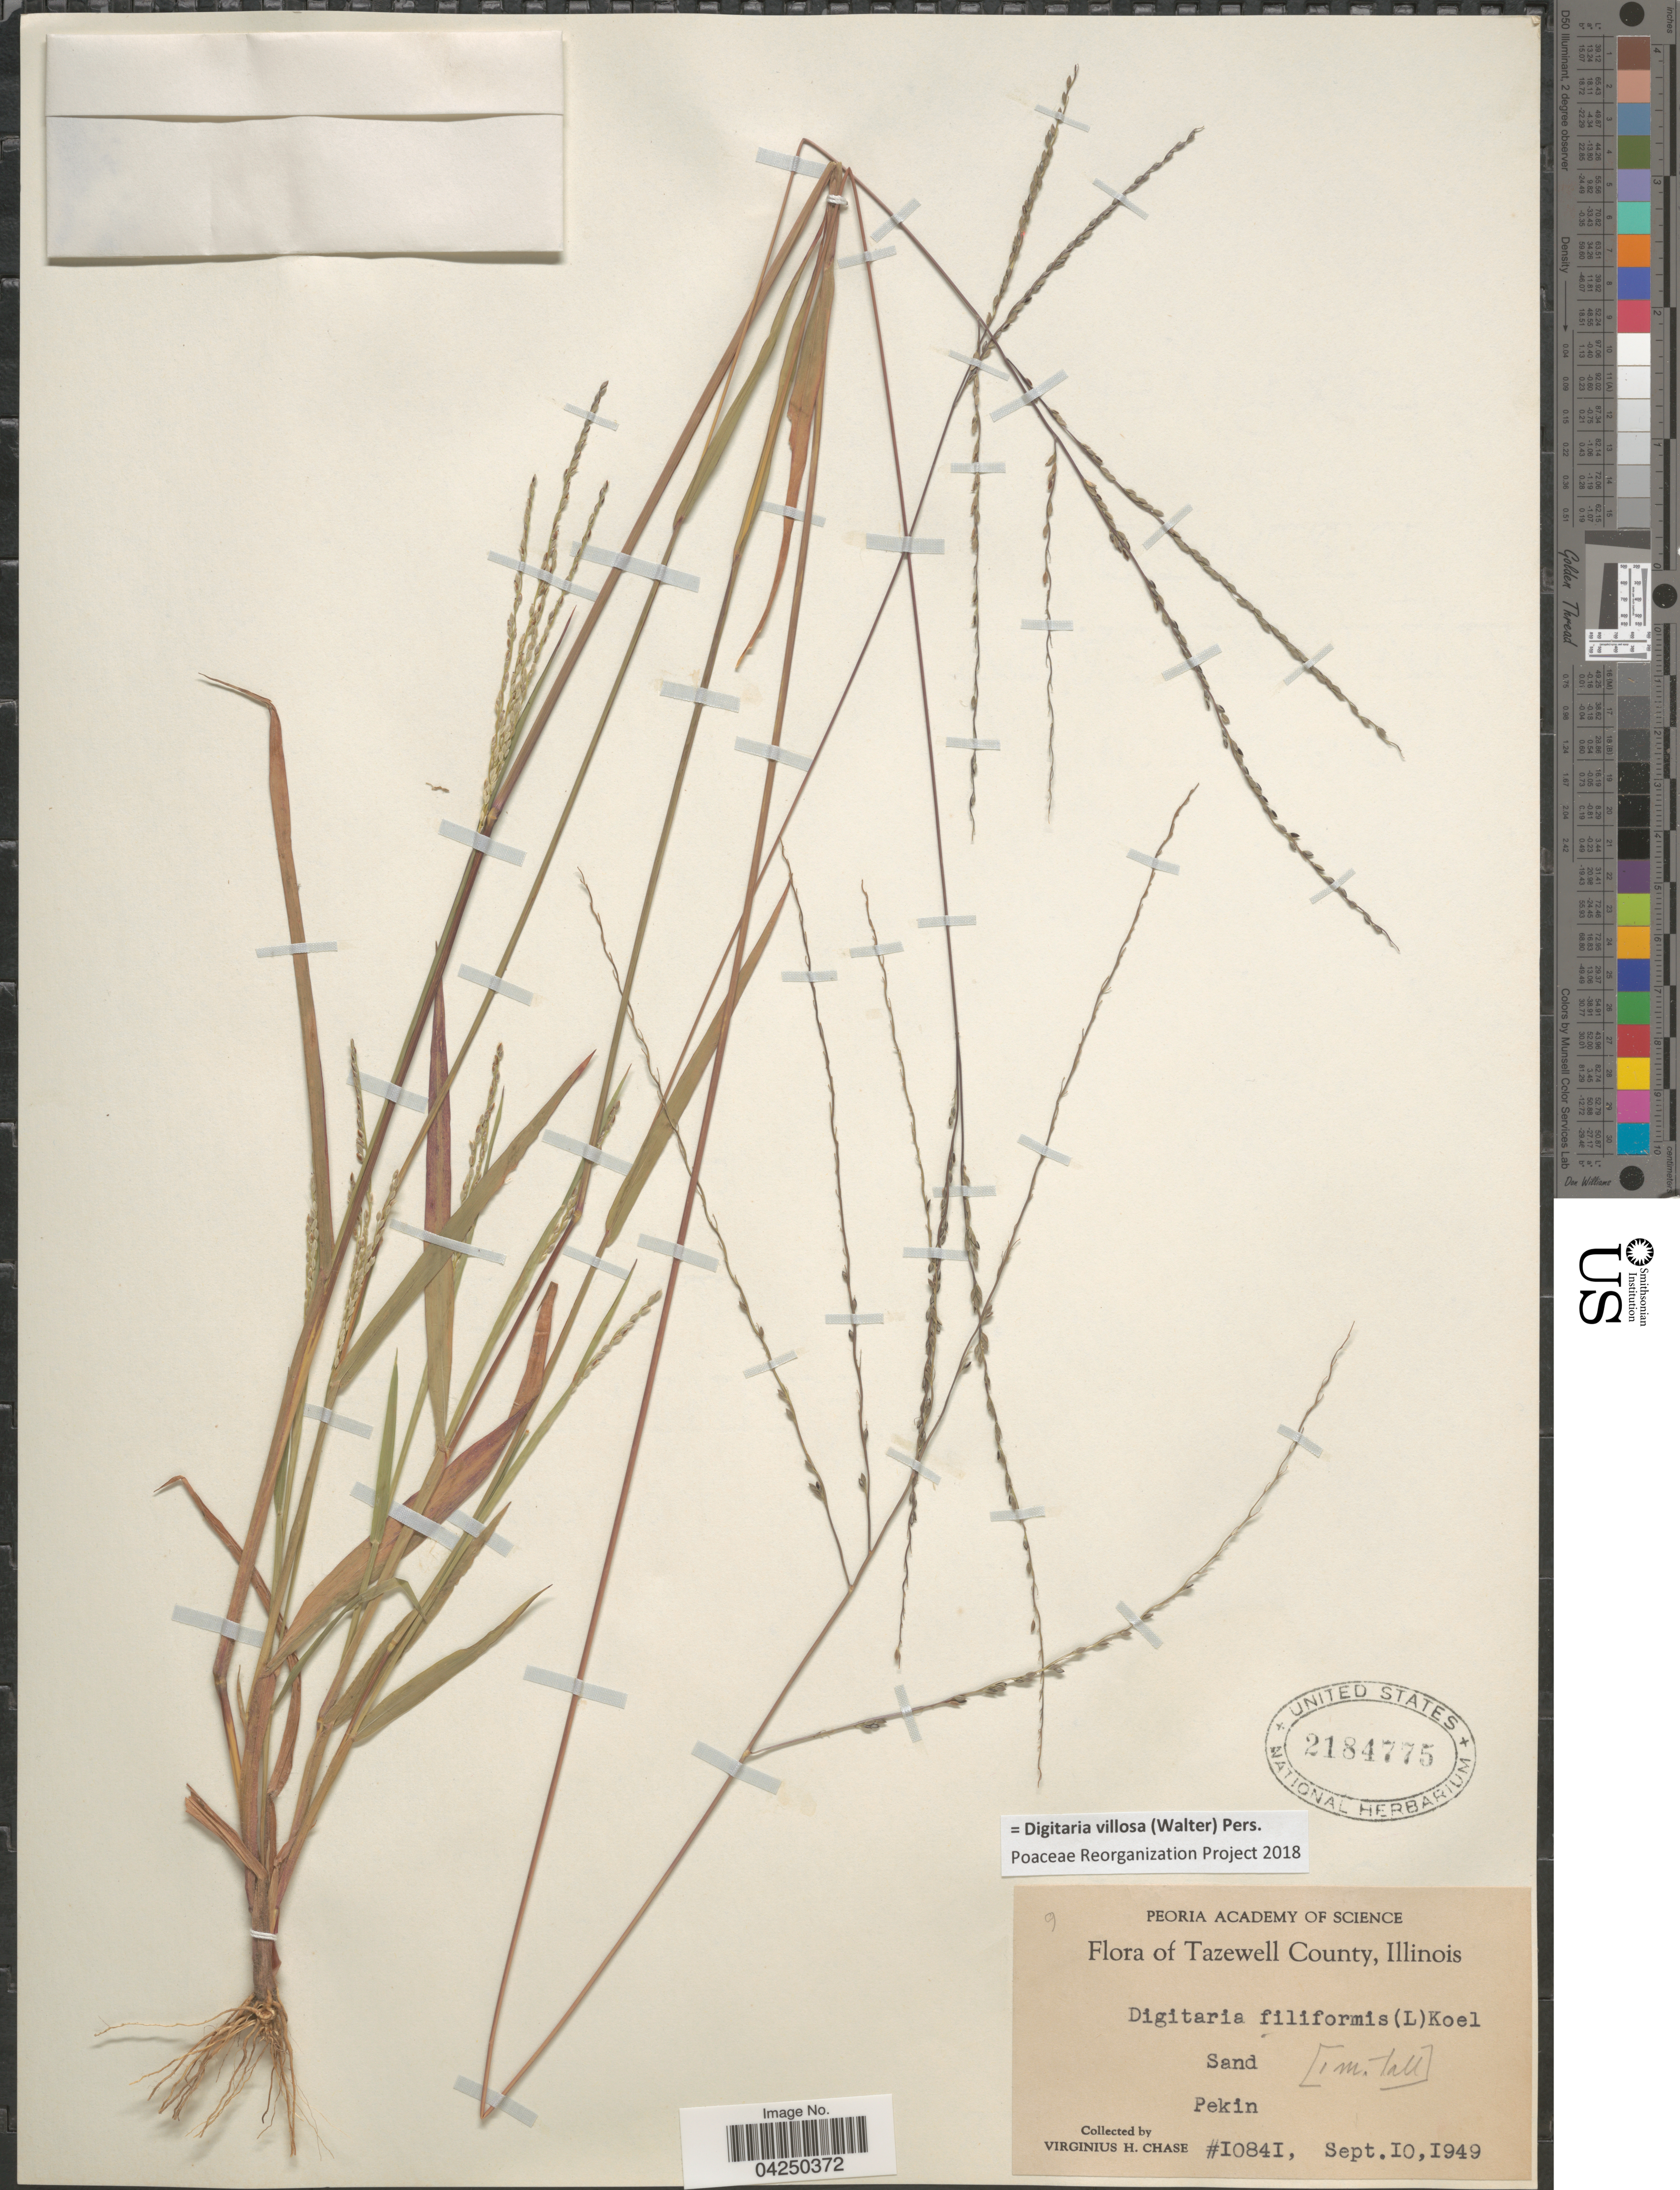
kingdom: Plantae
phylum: Tracheophyta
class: Liliopsida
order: Poales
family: Poaceae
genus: Digitaria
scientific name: Digitaria villosa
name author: (Walter) Pers.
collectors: V. H. Chase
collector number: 10841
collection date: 1949-09-10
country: United States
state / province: Illinois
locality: Tazewell County. Sand. Pekin.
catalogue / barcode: US 2184775